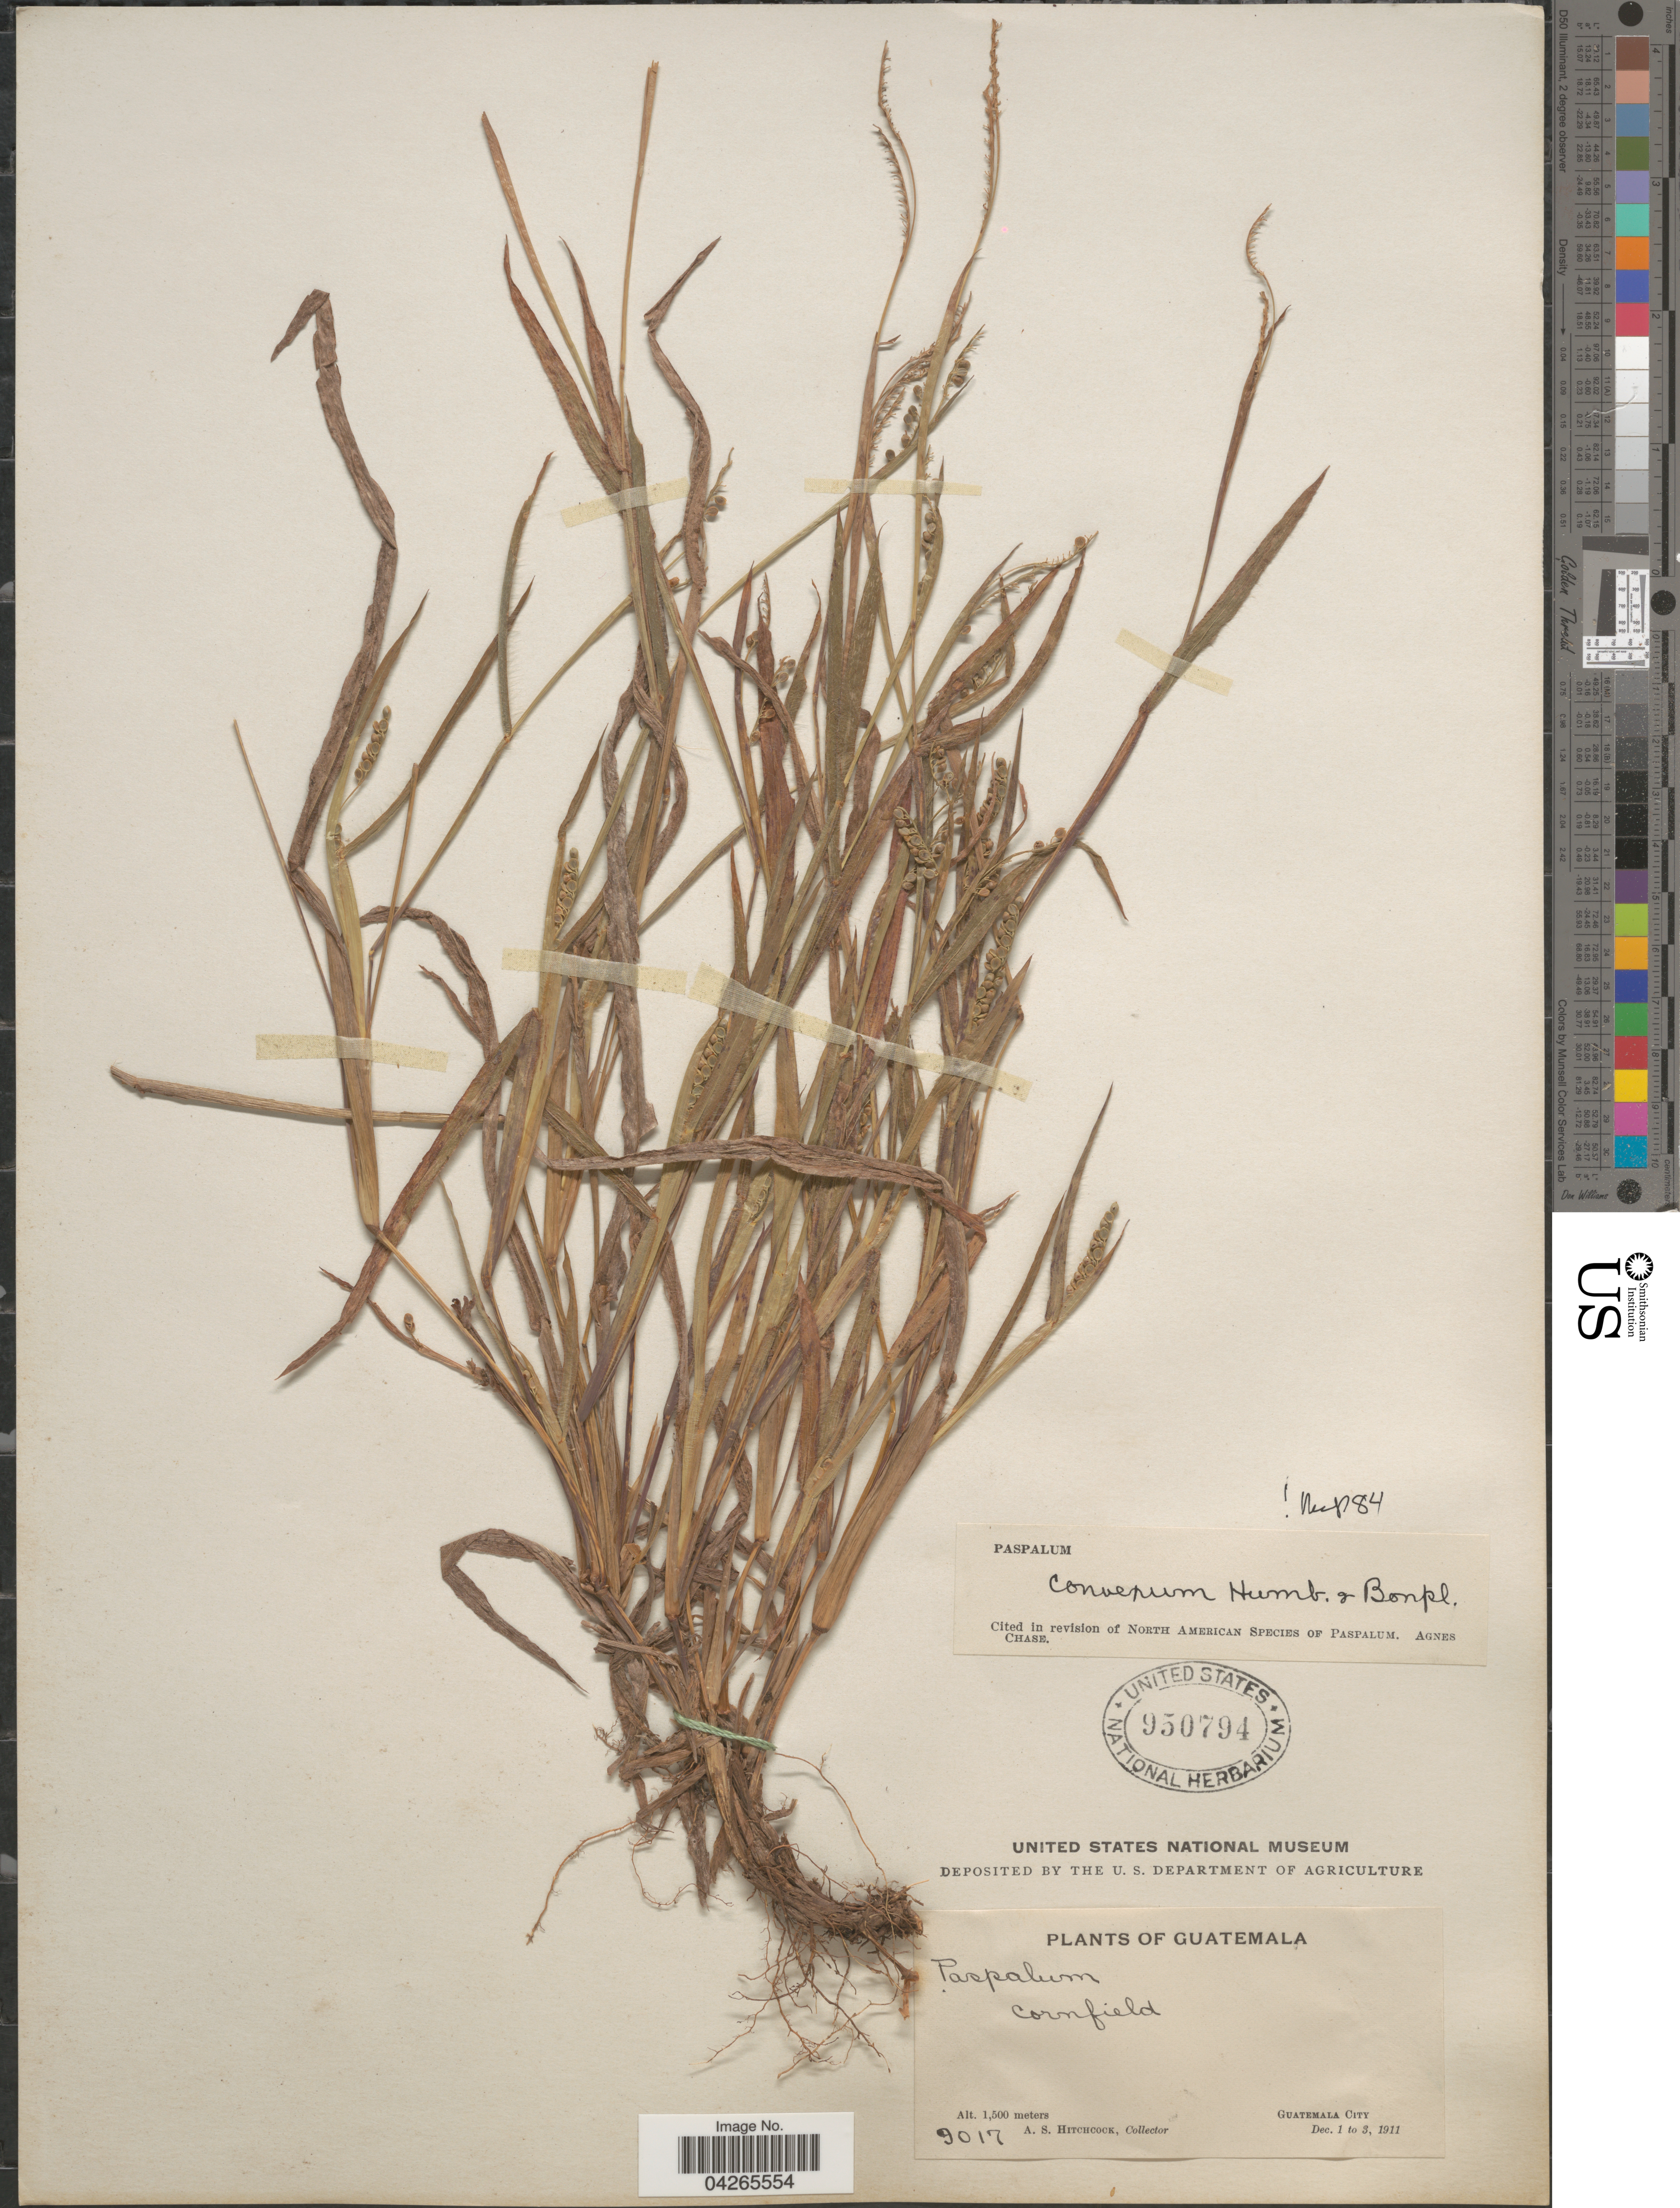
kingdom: Plantae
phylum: Tracheophyta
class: Liliopsida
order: Poales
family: Poaceae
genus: Paspalum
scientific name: Paspalum convexum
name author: Humb. & Bonpl. ex Flüggé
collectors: A. S. Hitchcock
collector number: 9017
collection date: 1911-12-01/1911-12-03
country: Guatemala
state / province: Guatemala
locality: Cornfield. Guatemala City.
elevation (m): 1500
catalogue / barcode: US 950794